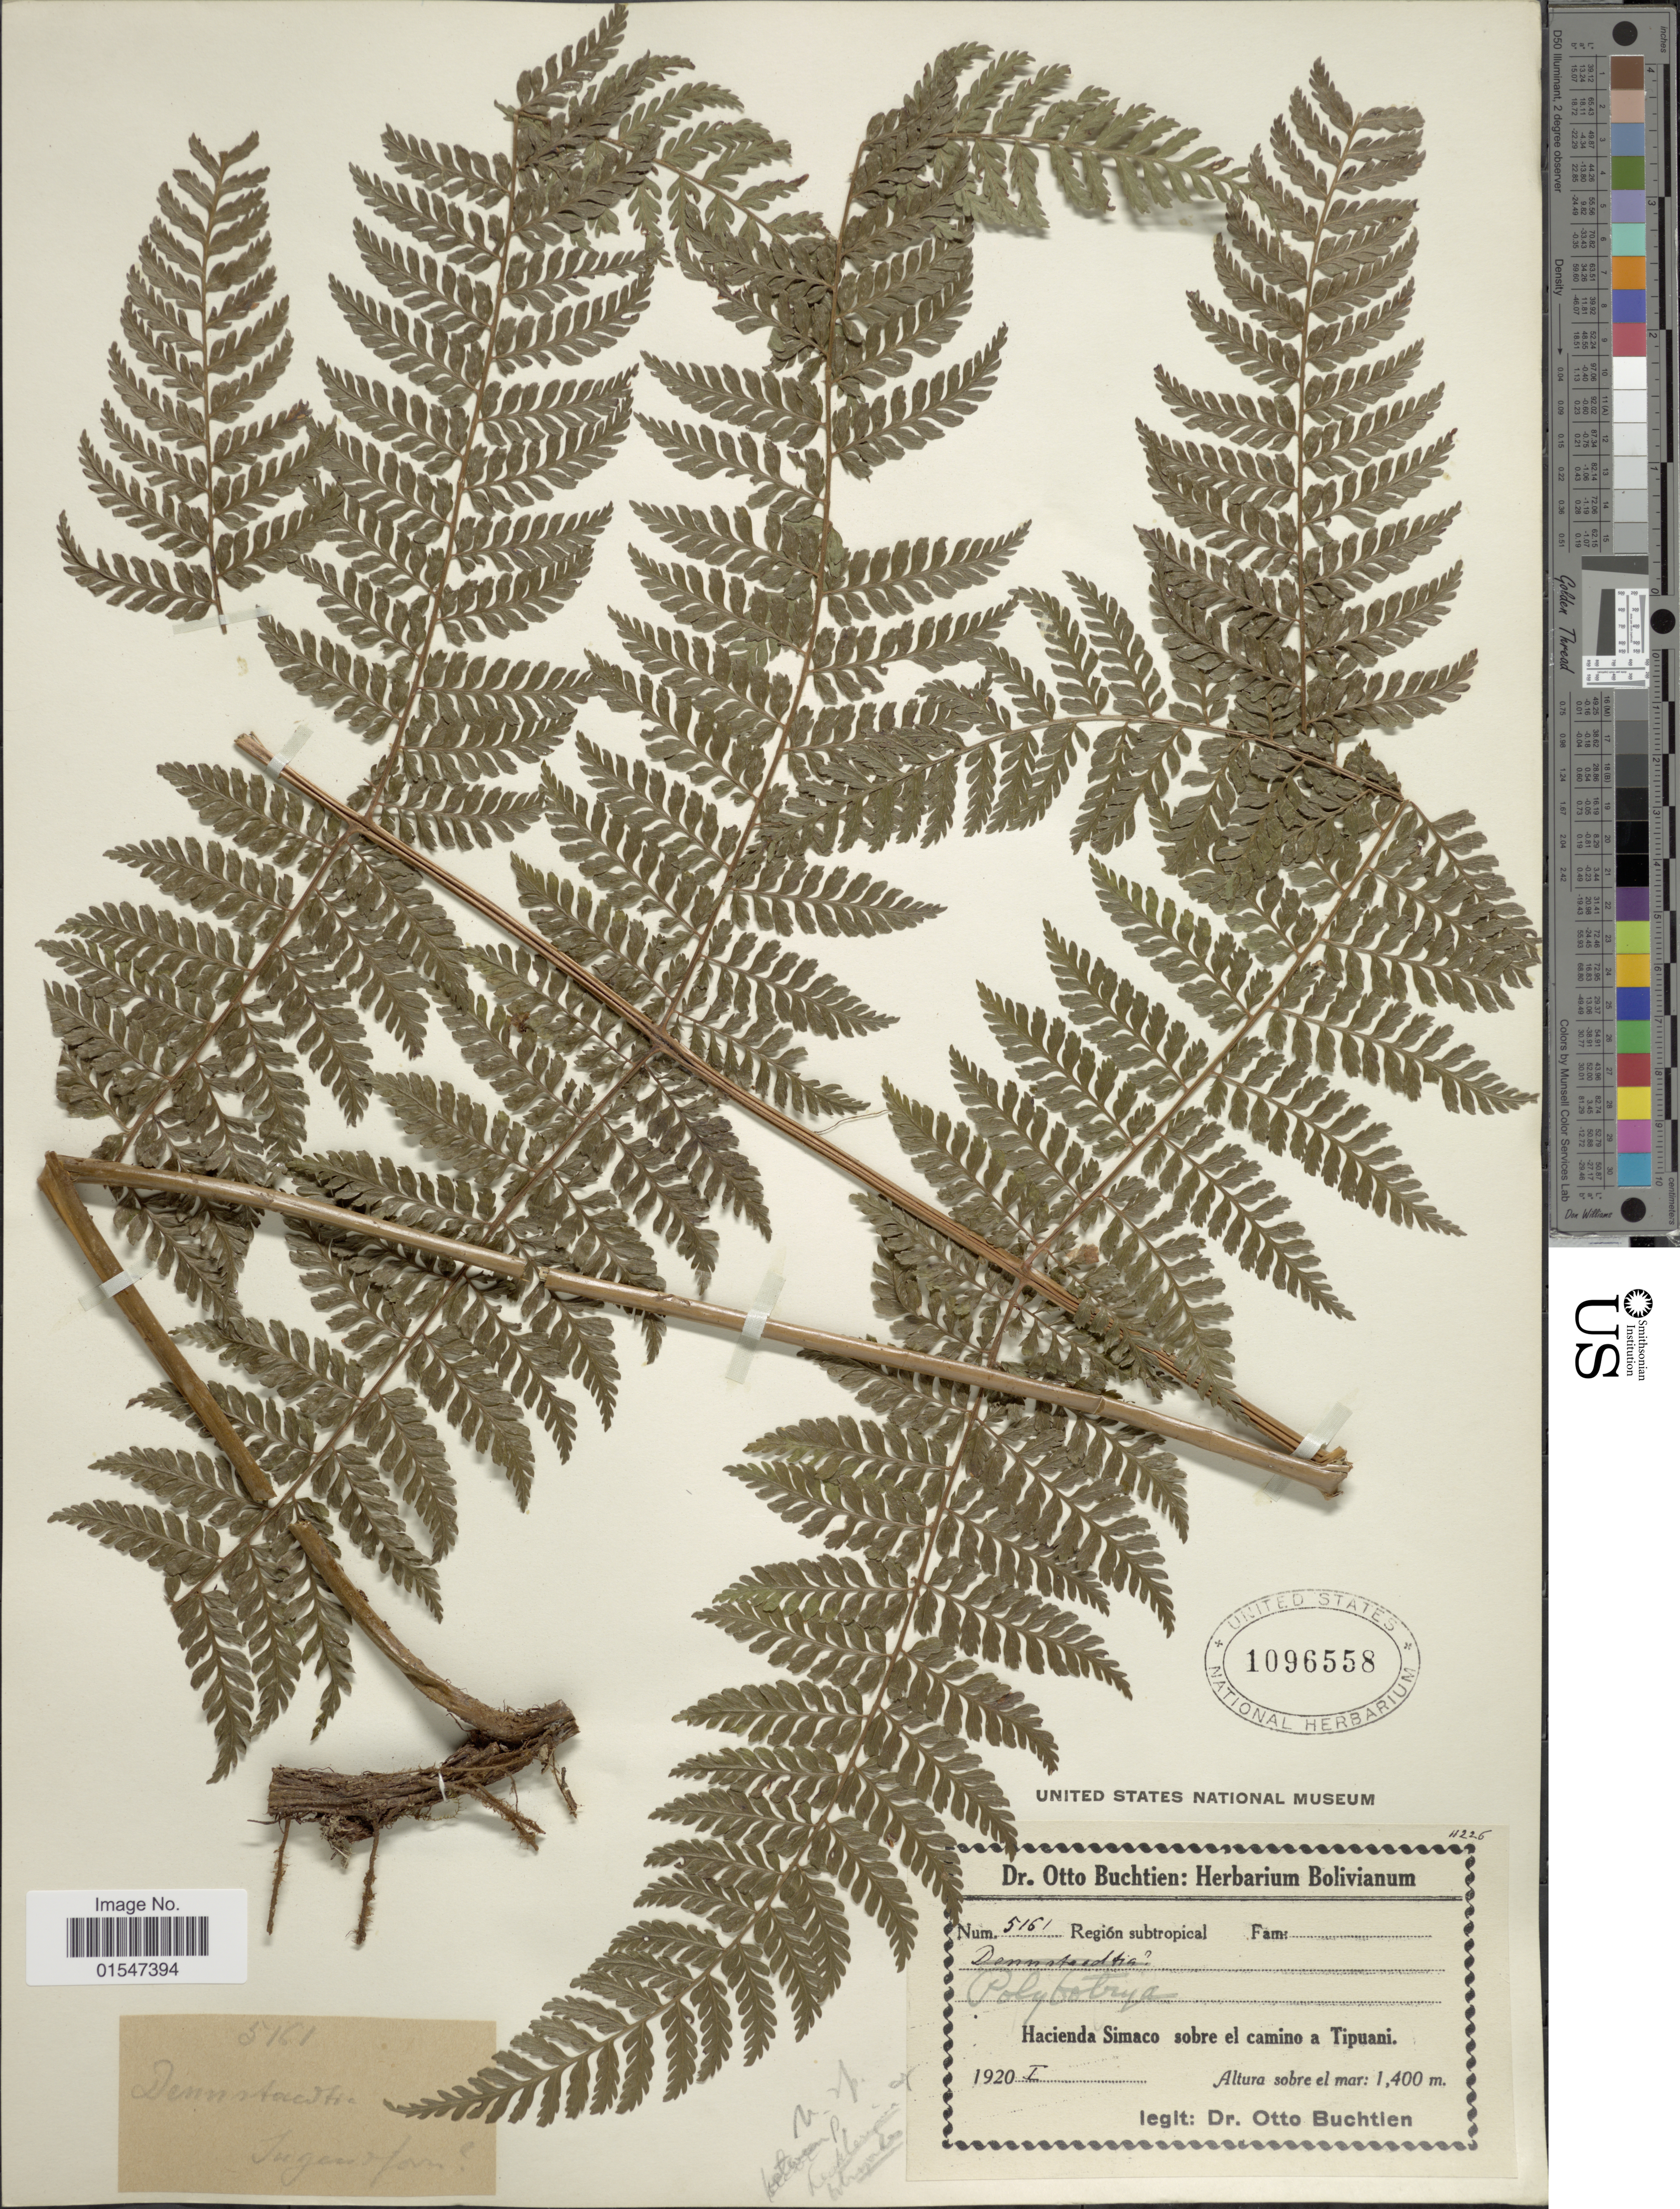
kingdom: Plantae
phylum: Tracheophyta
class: Polypodiopsida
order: Polypodiales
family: Dryopteridaceae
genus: Polybotrya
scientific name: Polybotrya lechleriana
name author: Mett.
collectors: O. Buchtien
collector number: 5161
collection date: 1920-01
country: Bolivia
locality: Región subtropical, hacienda Simaco sobre el camino a Tipuani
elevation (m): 1400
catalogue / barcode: US 1096558